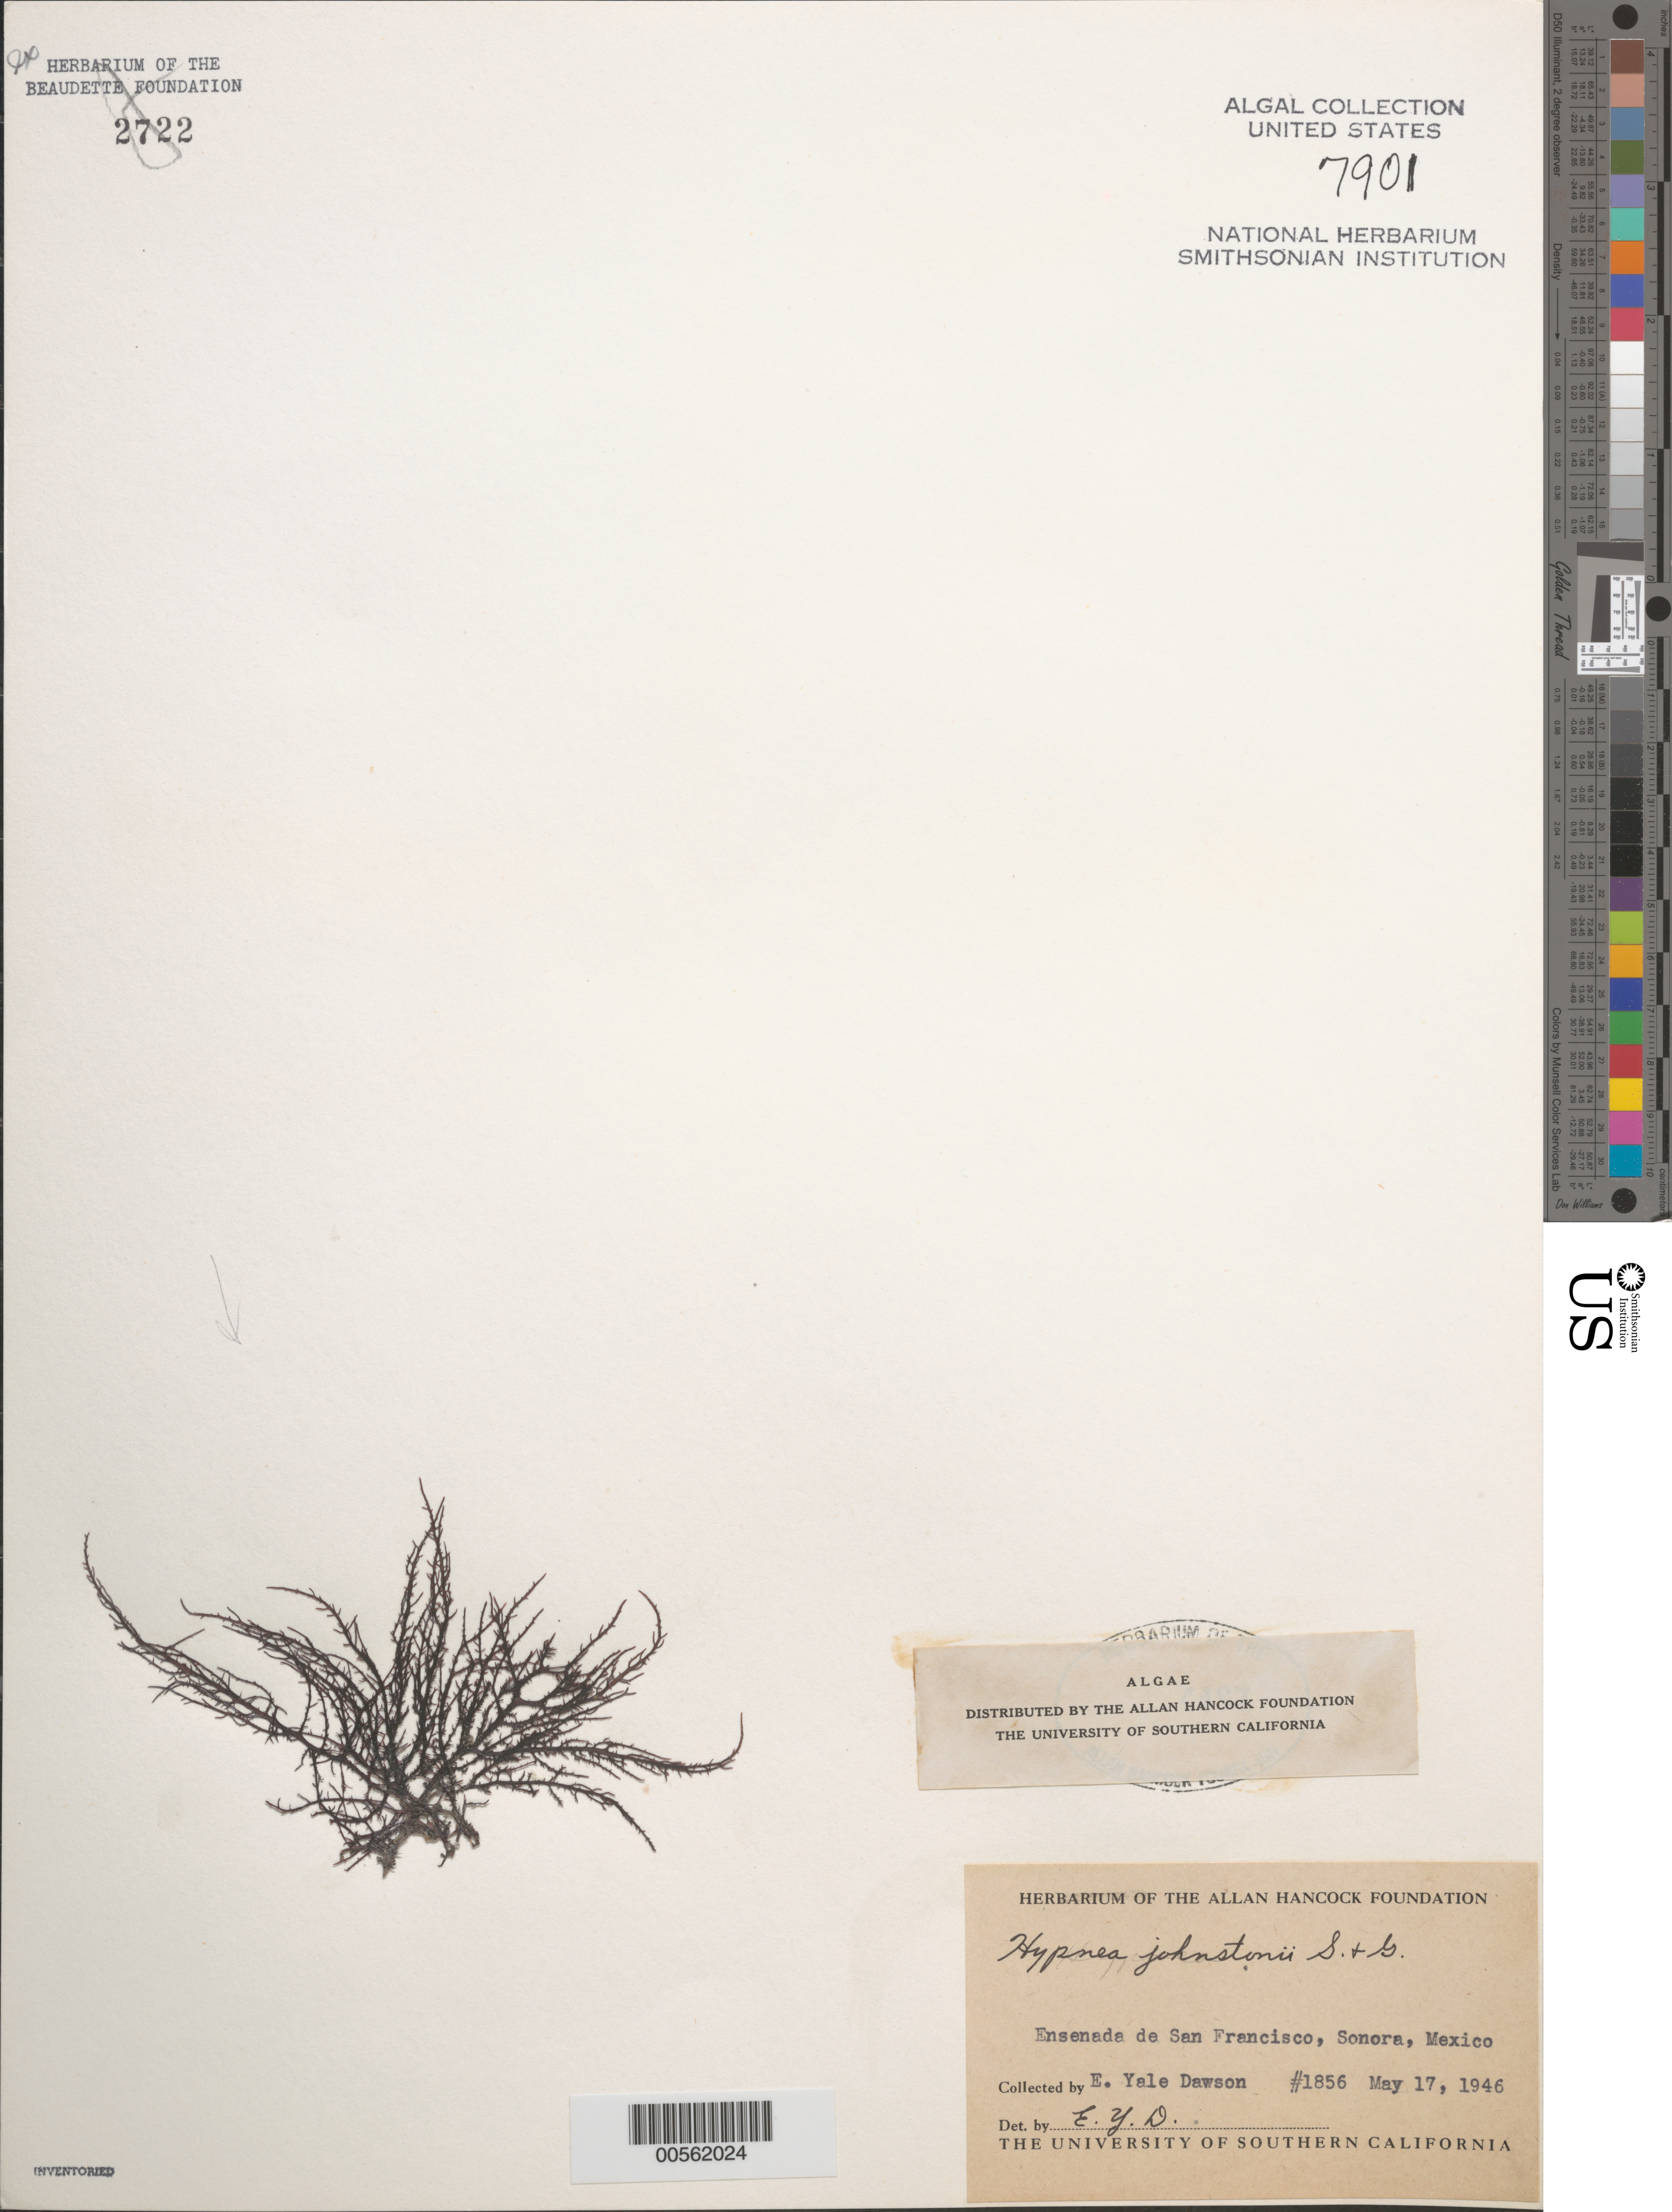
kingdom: Plantae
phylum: Rhodophyta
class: Florideophyceae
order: Gigartinales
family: Cystocloniaceae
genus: Hypnea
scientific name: Hypnea johnstonii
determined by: Dawson, E. Y.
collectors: E. Y. Dawson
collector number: EYD 1856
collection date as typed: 17 May 1946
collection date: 1946-05-17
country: Mexico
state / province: Sonora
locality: Ensenada de San Francisco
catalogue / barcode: US 7901